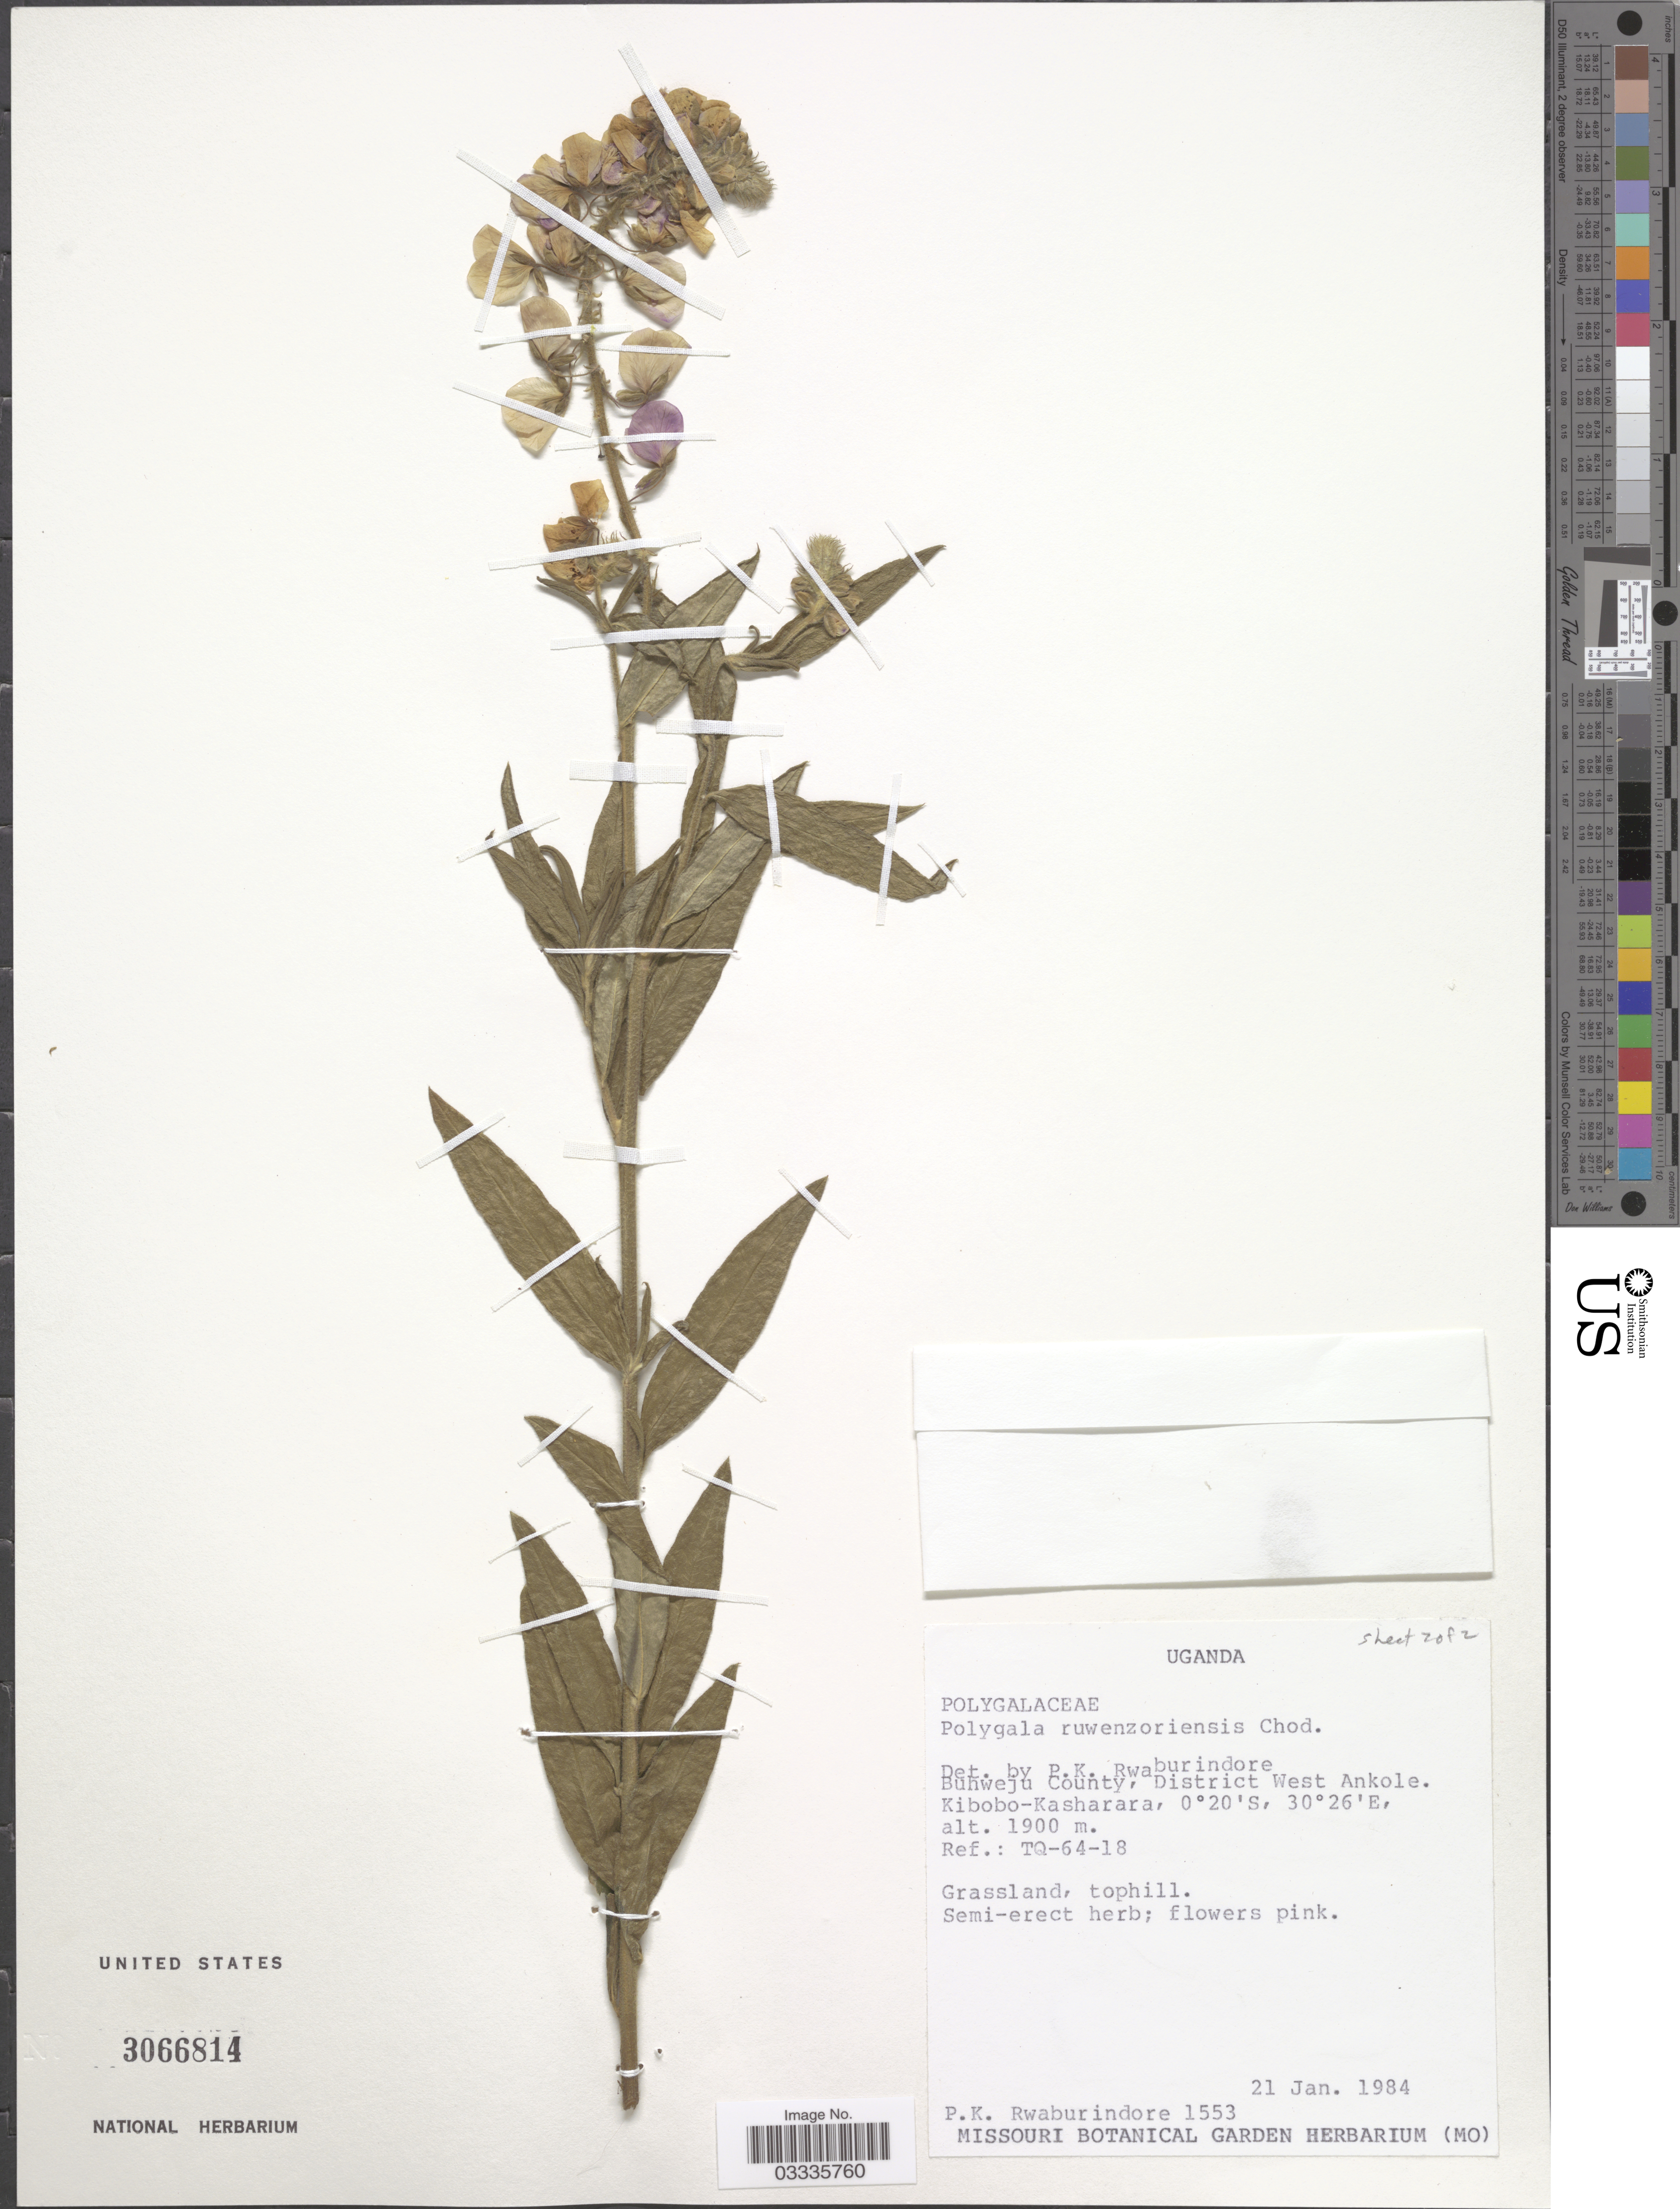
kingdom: Plantae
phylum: Tracheophyta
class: Magnoliopsida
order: Fabales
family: Polygalaceae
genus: Polygala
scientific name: Polygala ruwenzoriensis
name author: Chodat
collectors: P. Rwaburindore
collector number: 1553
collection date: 1984-01-21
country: Uganda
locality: Buhweju County, District West Ankole. Kibobo-Kasharara. Ref.:TQ-64-18.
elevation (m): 1900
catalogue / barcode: US 3066814